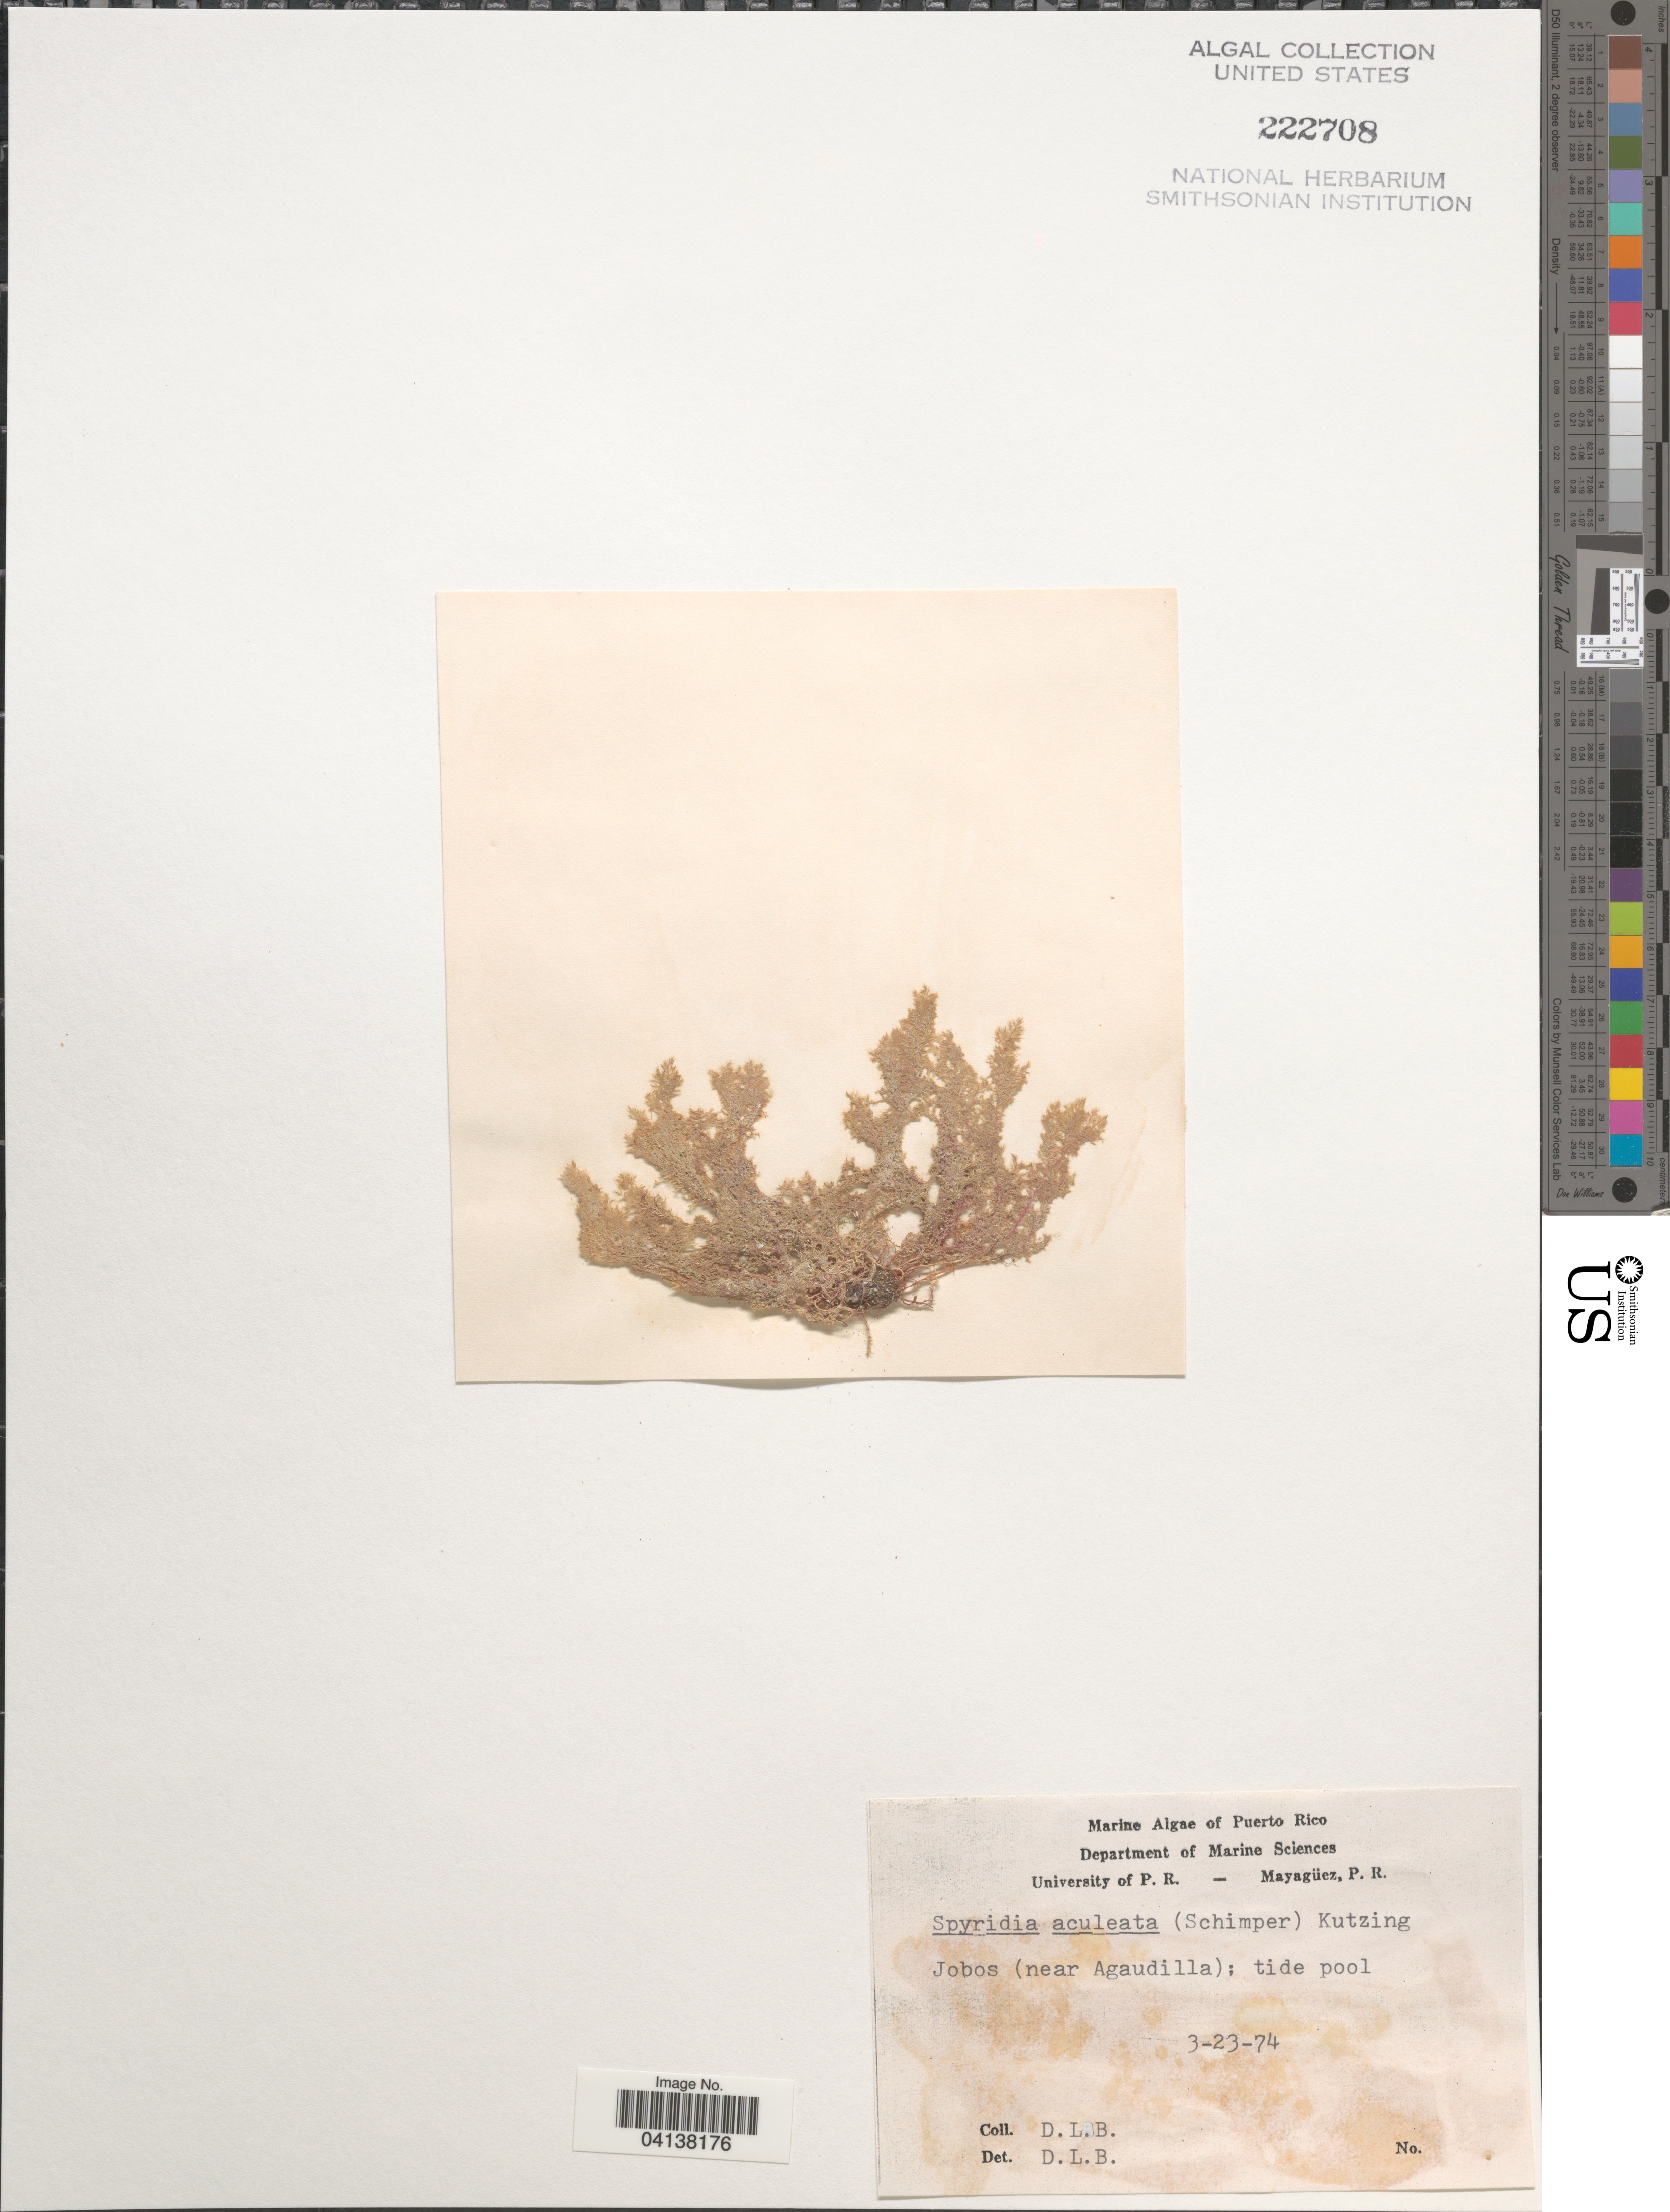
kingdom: Plantae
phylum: Rhodophyta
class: Florideophyceae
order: Nemaliales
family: Galaxauraceae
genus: Galaxaura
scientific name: Galaxaura rugosa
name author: (Ellis & Sol.) J.V.Lamouroux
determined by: Algae name updating Project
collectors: D. L. B.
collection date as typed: Transcribed d/m/y: 23/3/74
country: Puerto Rico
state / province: Aguadilla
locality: Jobos (near Aguadilla).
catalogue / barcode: US 222708